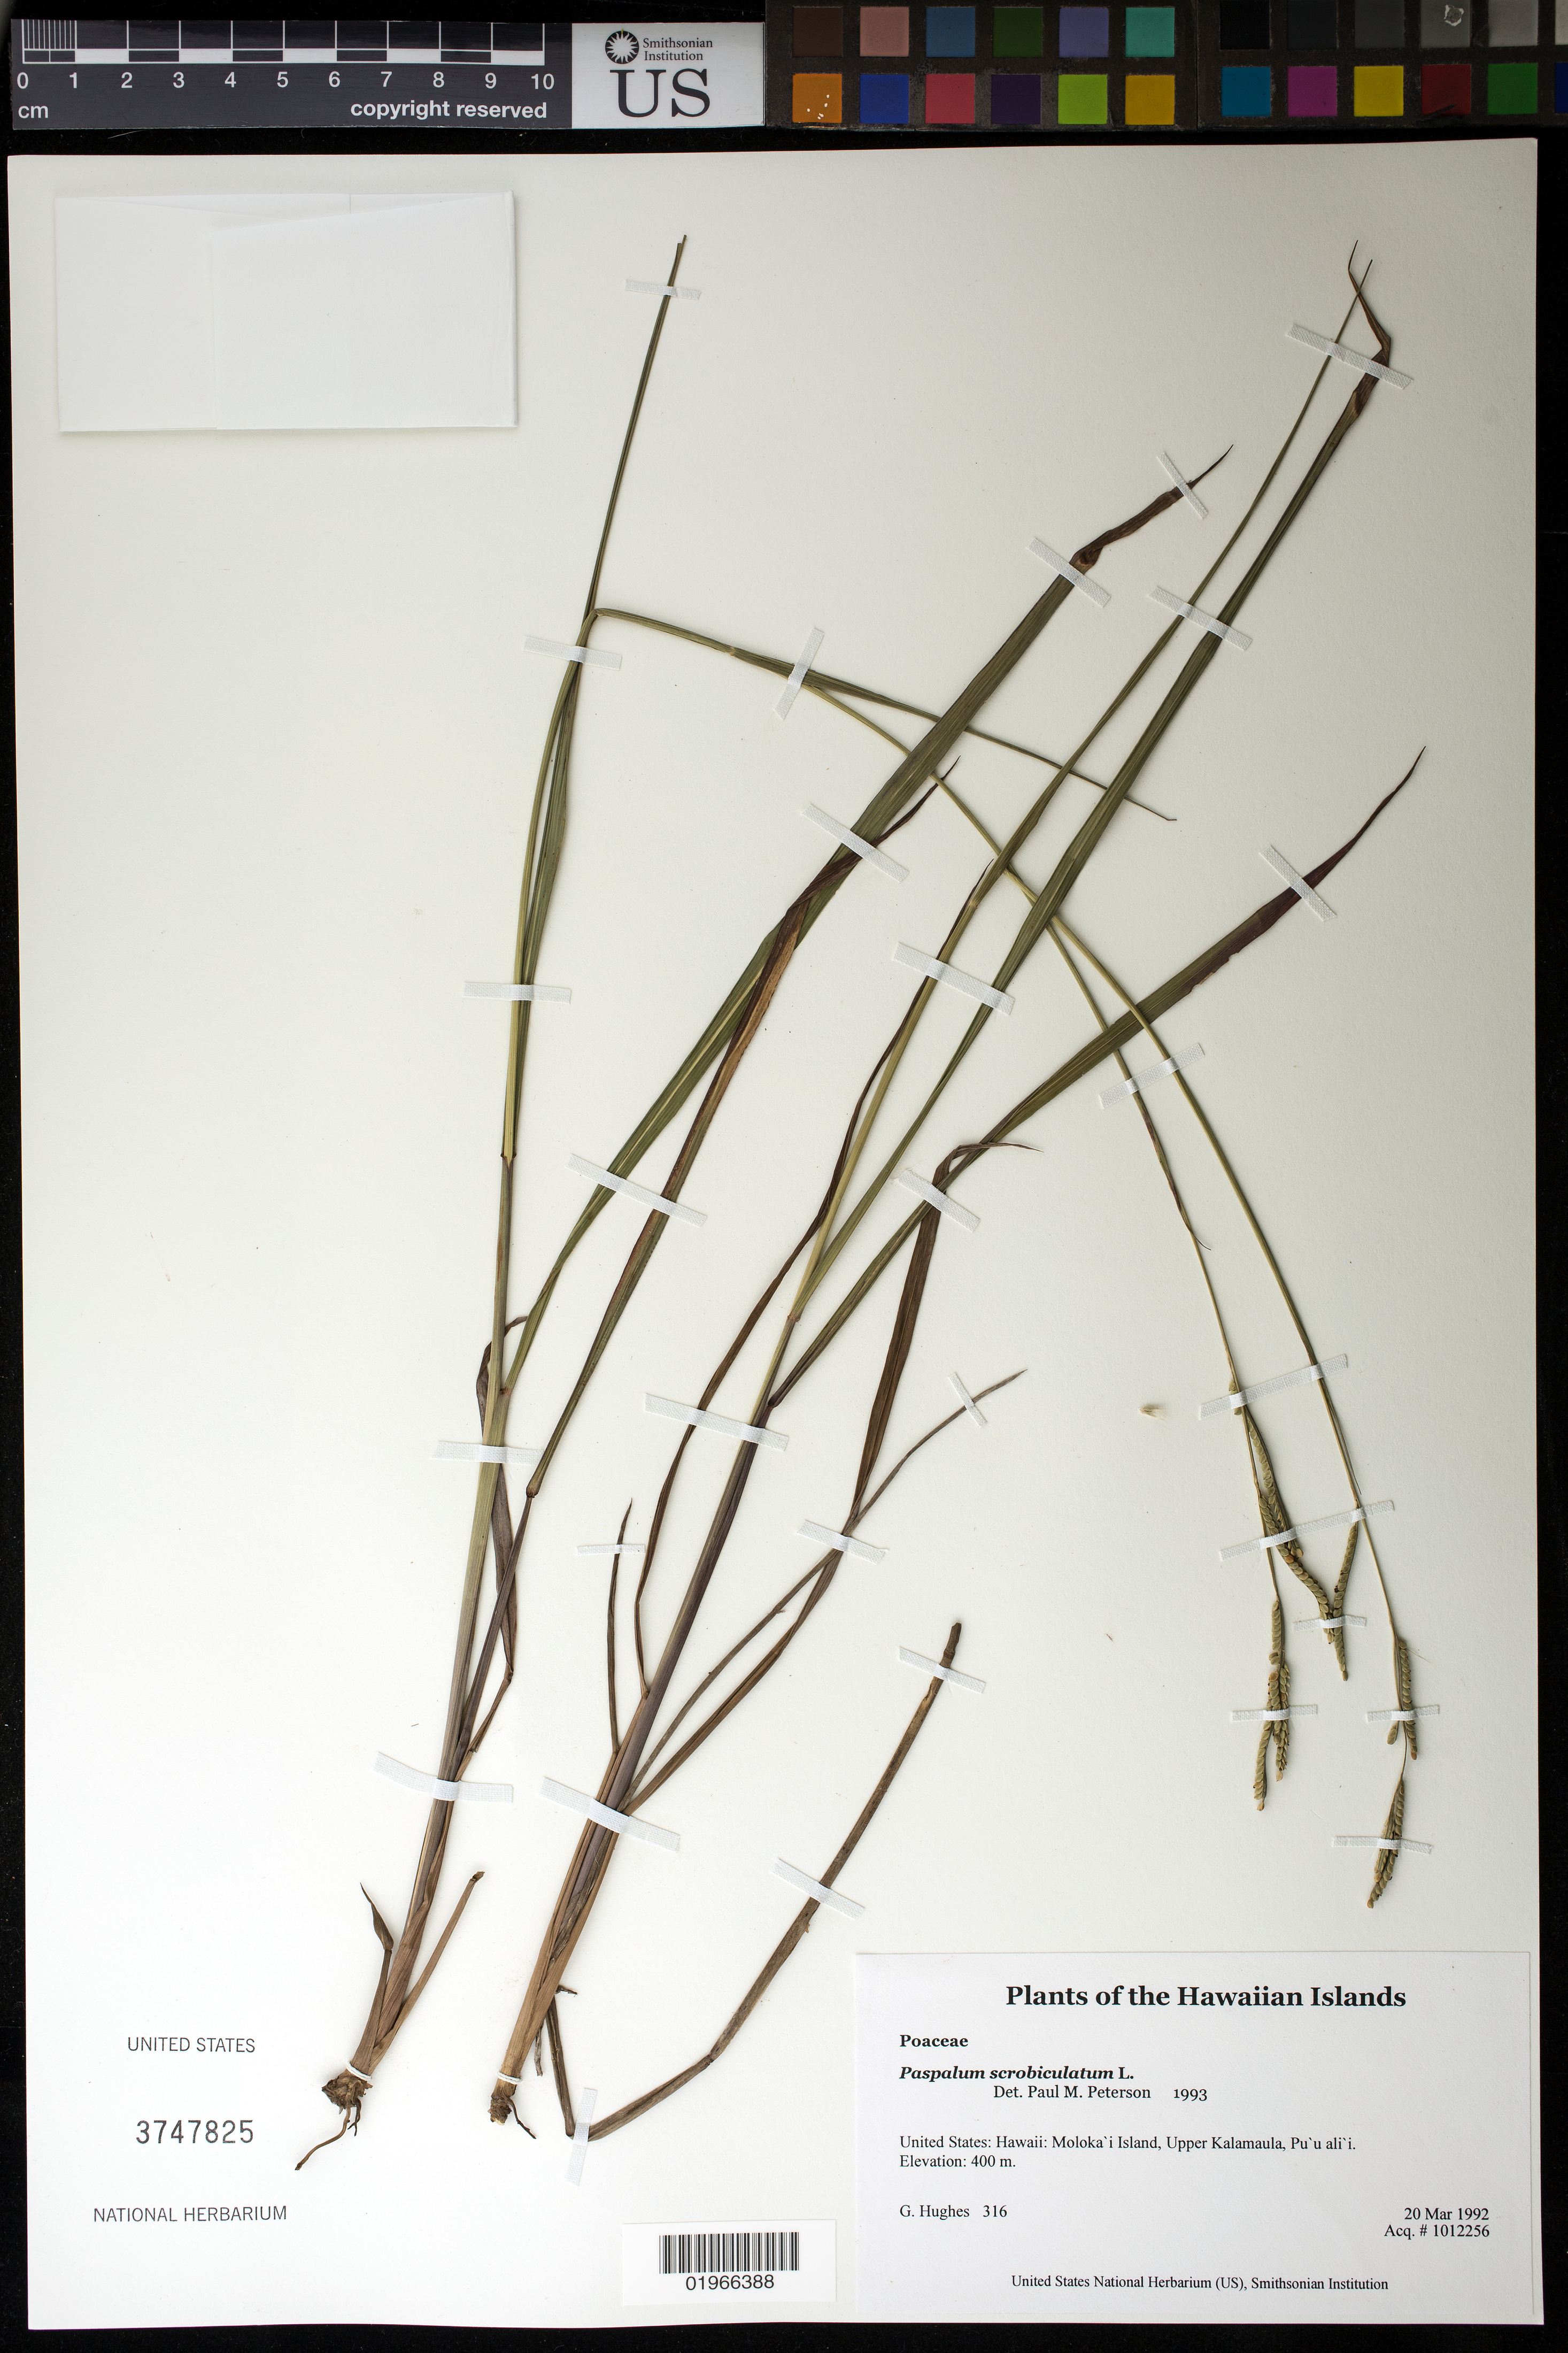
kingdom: Plantae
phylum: Tracheophyta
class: Liliopsida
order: Poales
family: Poaceae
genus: Paspalum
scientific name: Paspalum scrobiculatum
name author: L.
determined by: Peterson, Paul M., (BOT), Smithsonian Institution - National Museum of Natural History (UNITED STATES)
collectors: G. Hughes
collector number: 316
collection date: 1992-03-20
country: United States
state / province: Hawaii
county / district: Maui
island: Moloka'i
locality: Upper Kalamaula, Pu'u ali'i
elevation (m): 400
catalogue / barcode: US 3747825